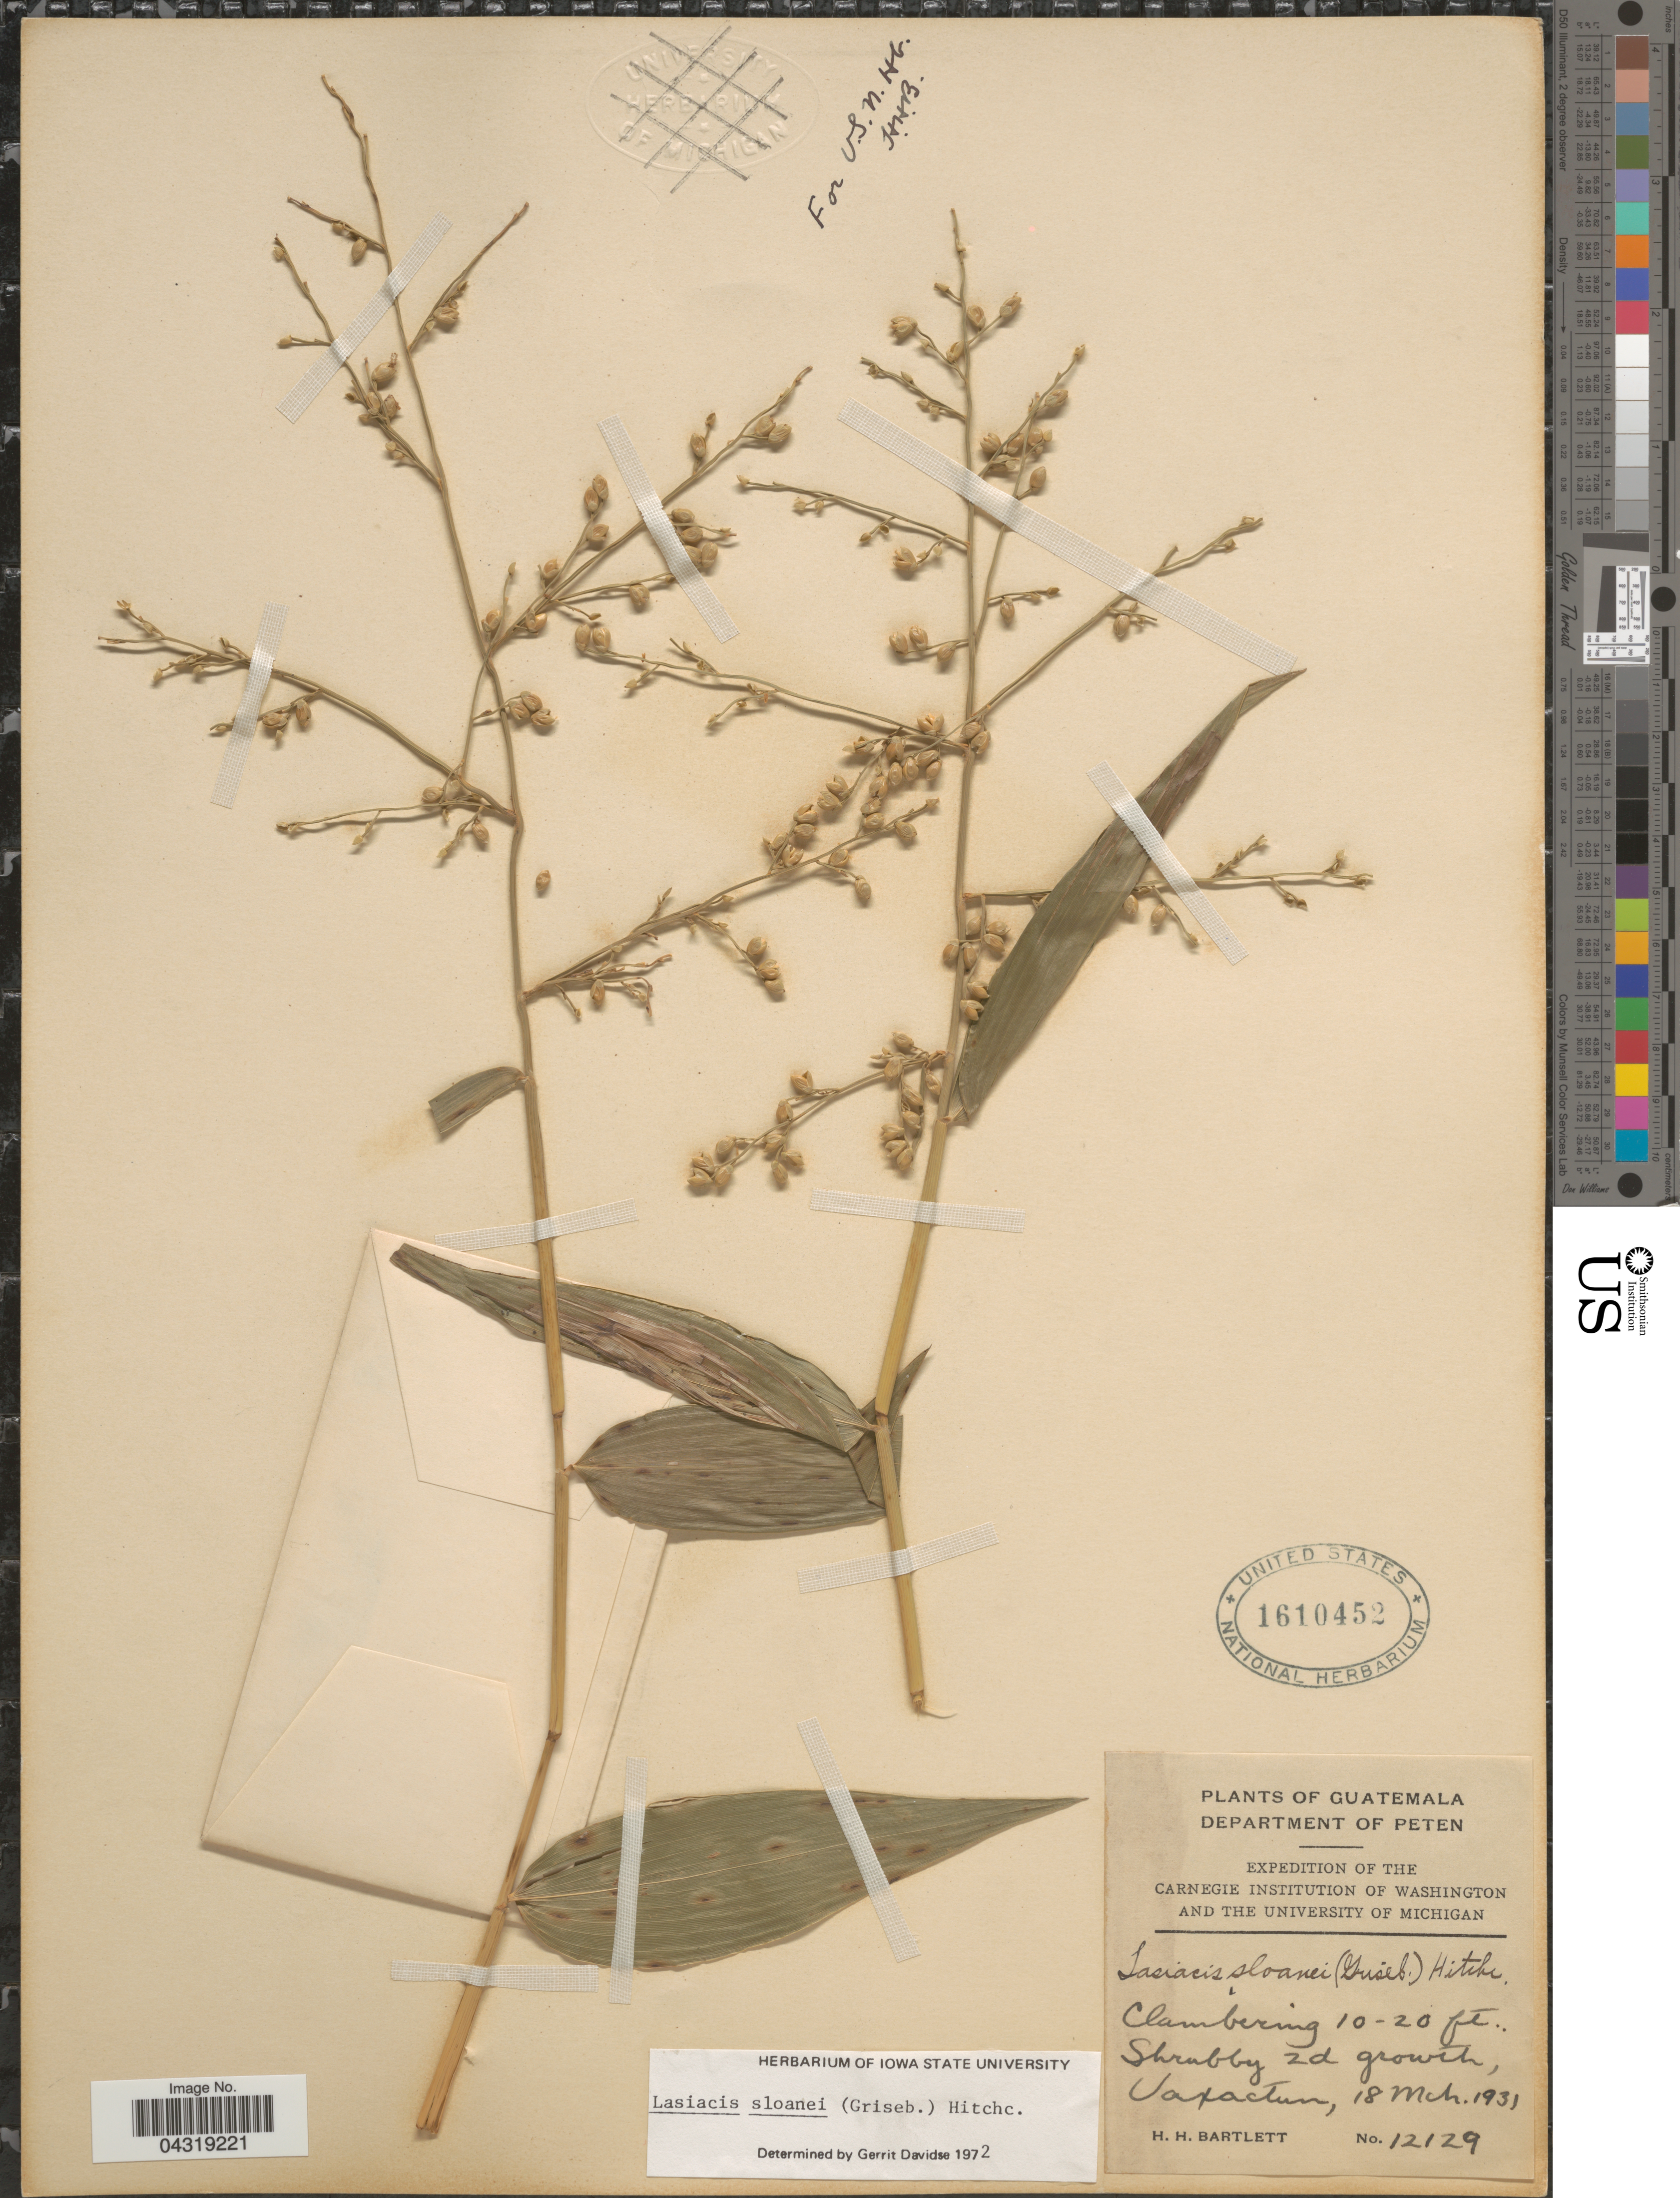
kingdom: Plantae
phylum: Tracheophyta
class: Liliopsida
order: Poales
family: Poaceae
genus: Lasiacis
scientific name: Lasiacis sloanei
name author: (Griseb.) Hitchc.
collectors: H. H. Bartlett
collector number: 12129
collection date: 1931-03-18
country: Guatemala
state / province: El Peten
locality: Department of Peten. Expedition of the Carnegie Institution of Washington and the University of Michigan. Uaxactun.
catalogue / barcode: US 1610452